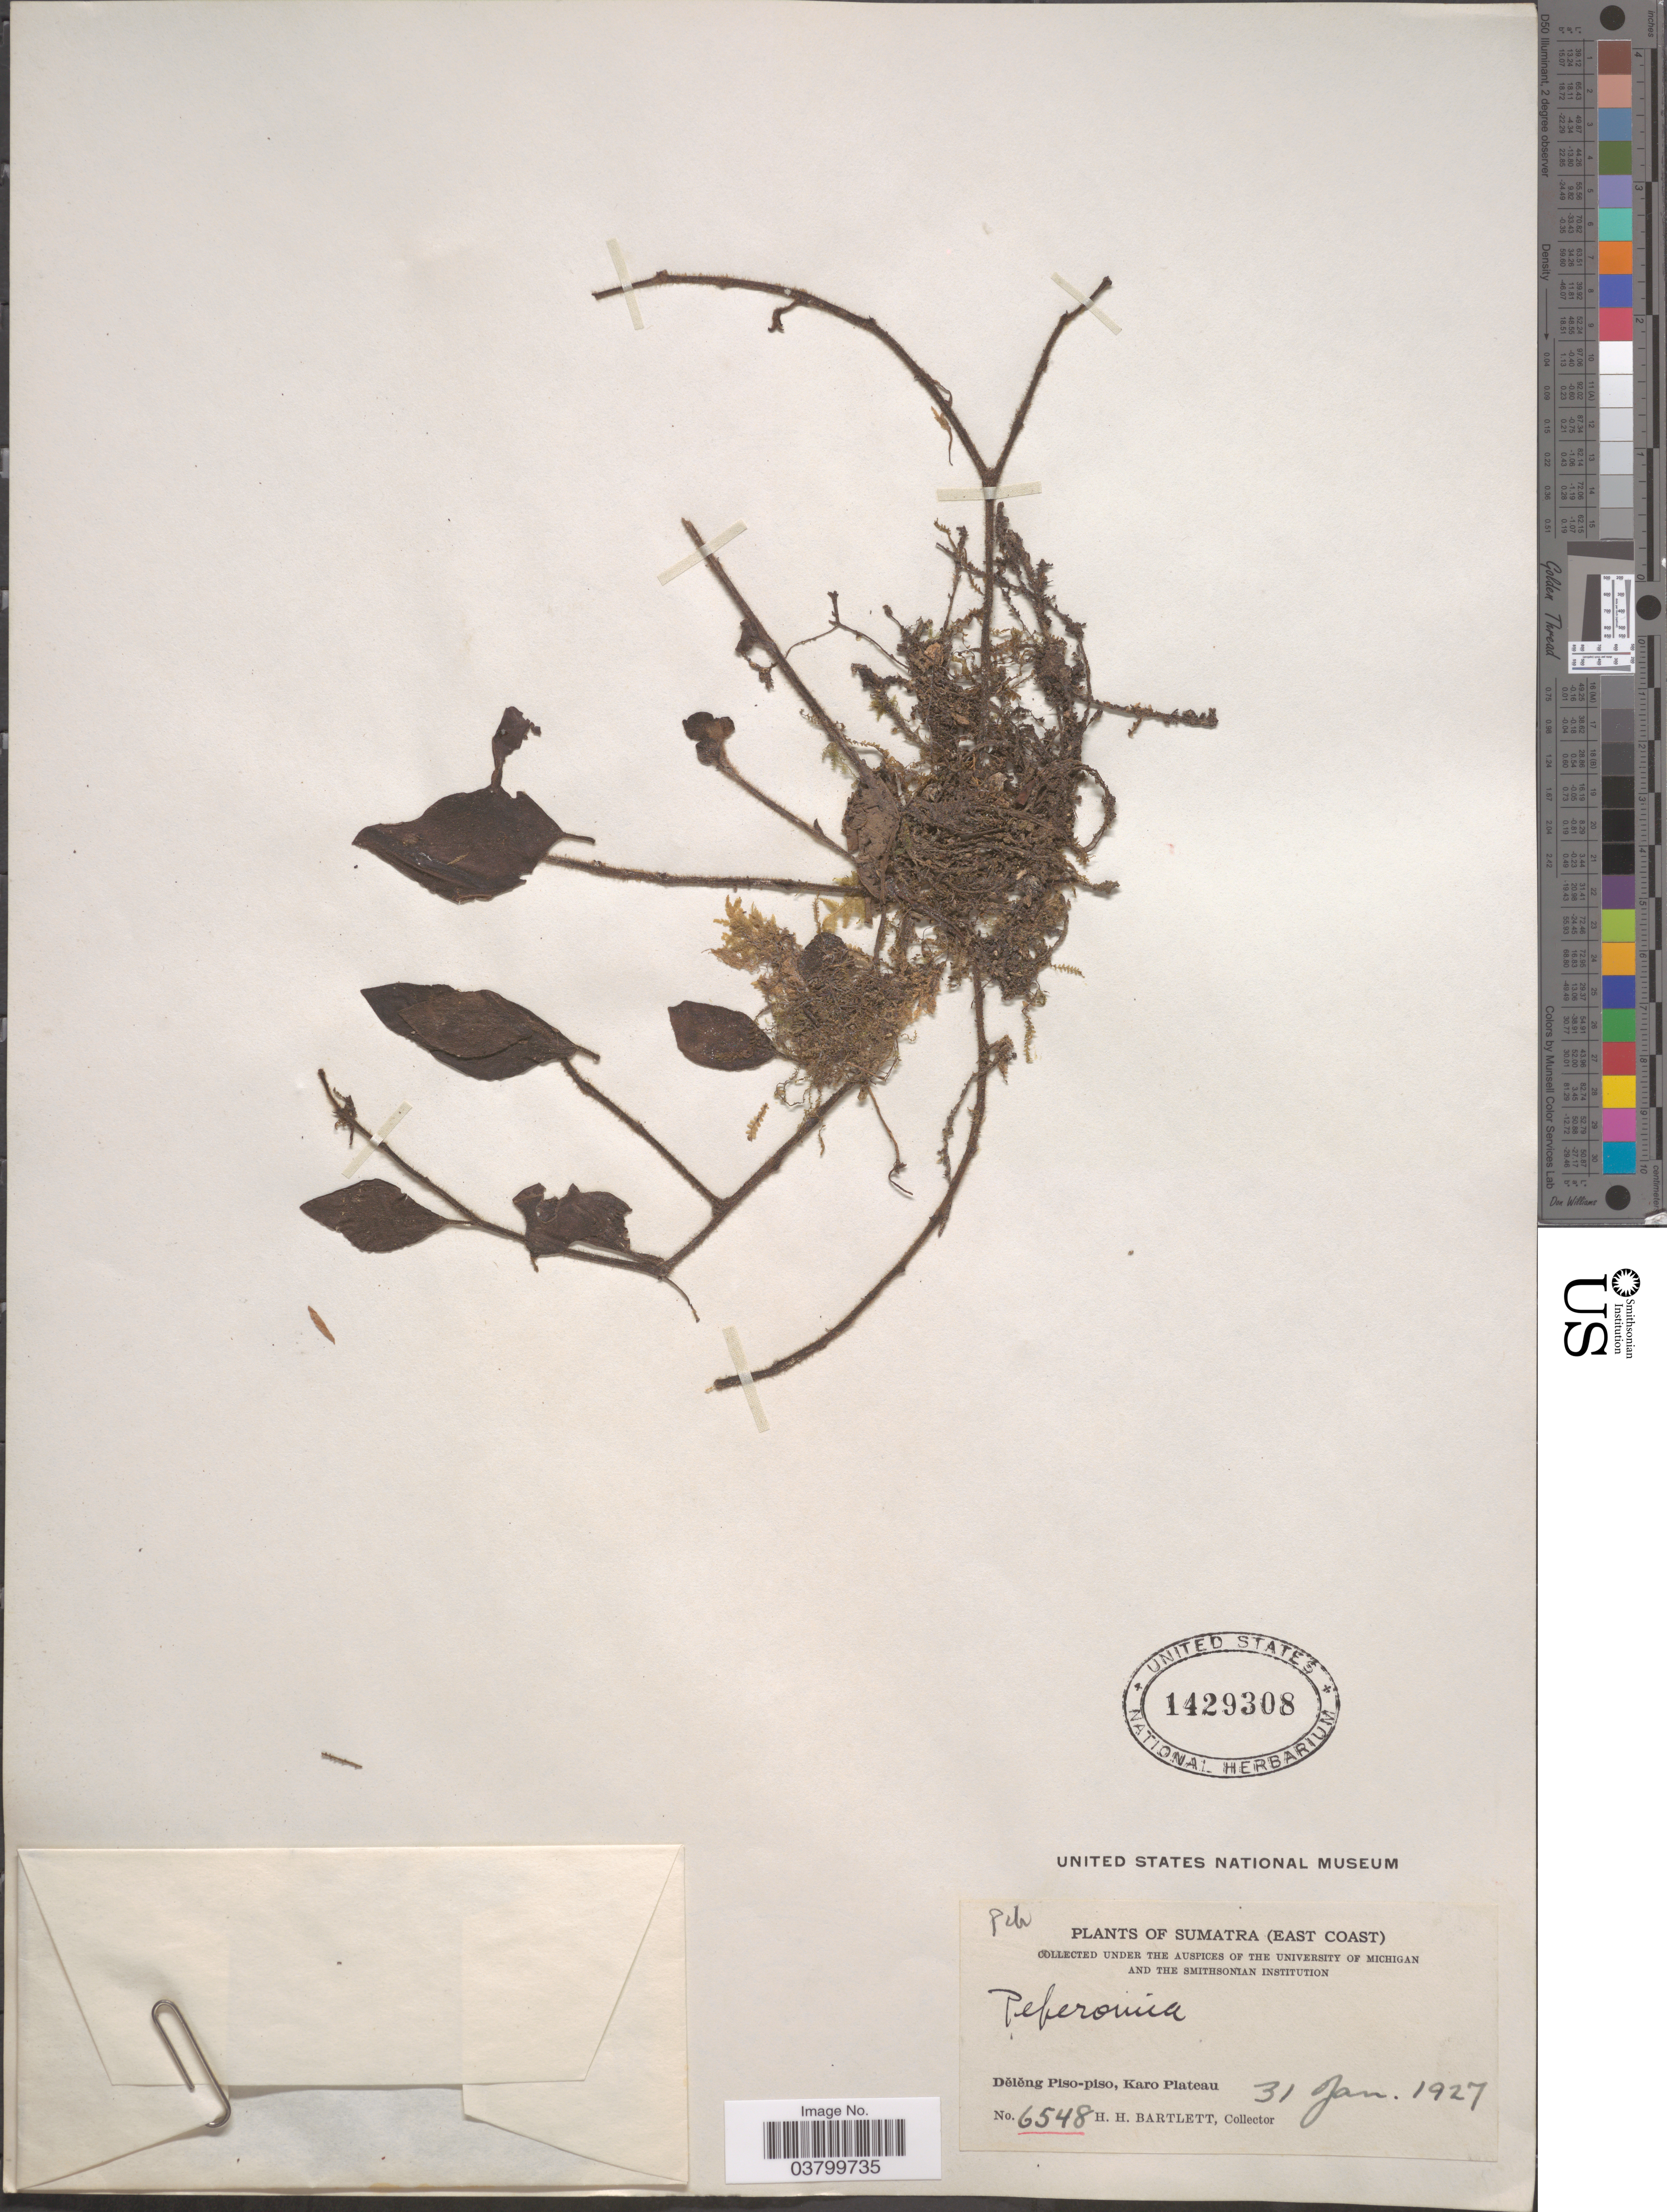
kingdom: Plantae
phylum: Tracheophyta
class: Magnoliopsida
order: Piperales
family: Piperaceae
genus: Peperomia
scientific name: Peperomia sp.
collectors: H. H. Bartlett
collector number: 6548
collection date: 1927-01-31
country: Indonesia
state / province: Sumatra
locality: (East Coast). Dĕlĕng Piso-piso, Karo Plateau.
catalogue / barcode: US 1429308